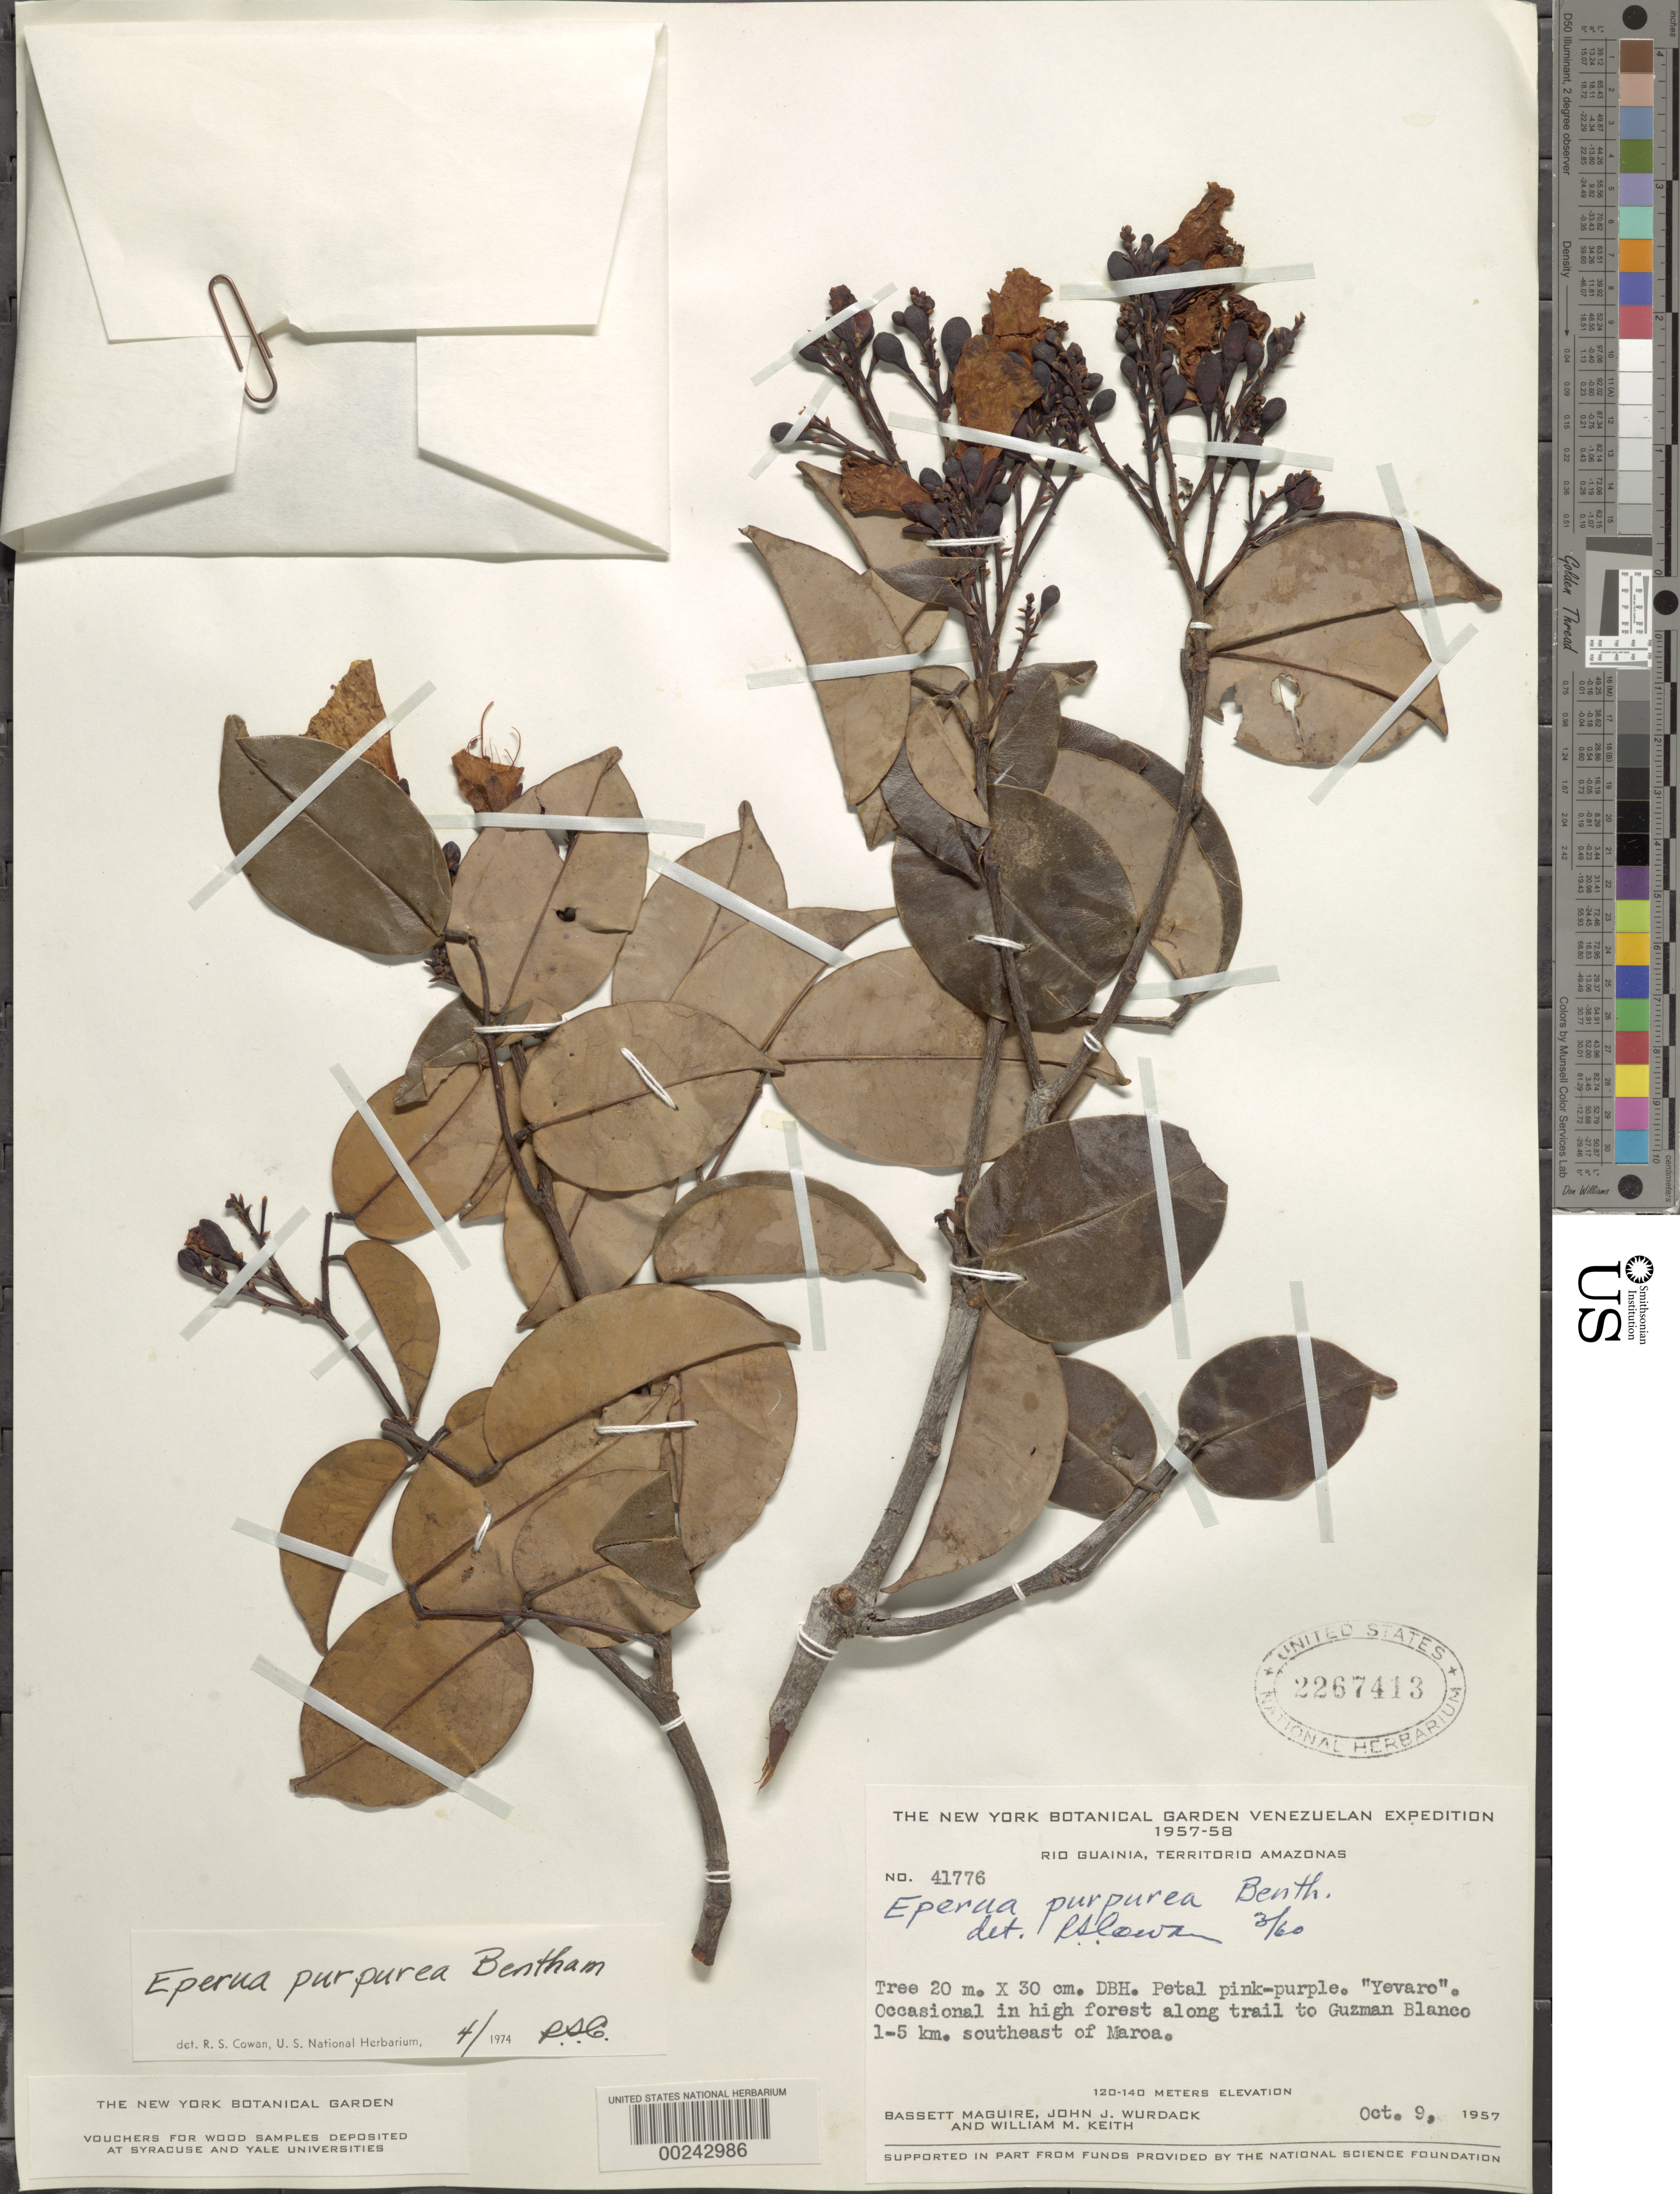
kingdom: Plantae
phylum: Tracheophyta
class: Magnoliopsida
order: Fabales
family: Fabaceae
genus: Eperua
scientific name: Eperua purpurea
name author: Benth.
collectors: B. Maguire, J. J. Wurdack & W. Keith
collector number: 41776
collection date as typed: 09 Oct 1957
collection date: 1957-10-09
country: Venezuela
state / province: Amazonas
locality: Along trail to guzman blanco 1-5 km se of marca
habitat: High forest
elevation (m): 120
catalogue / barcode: US 2267413